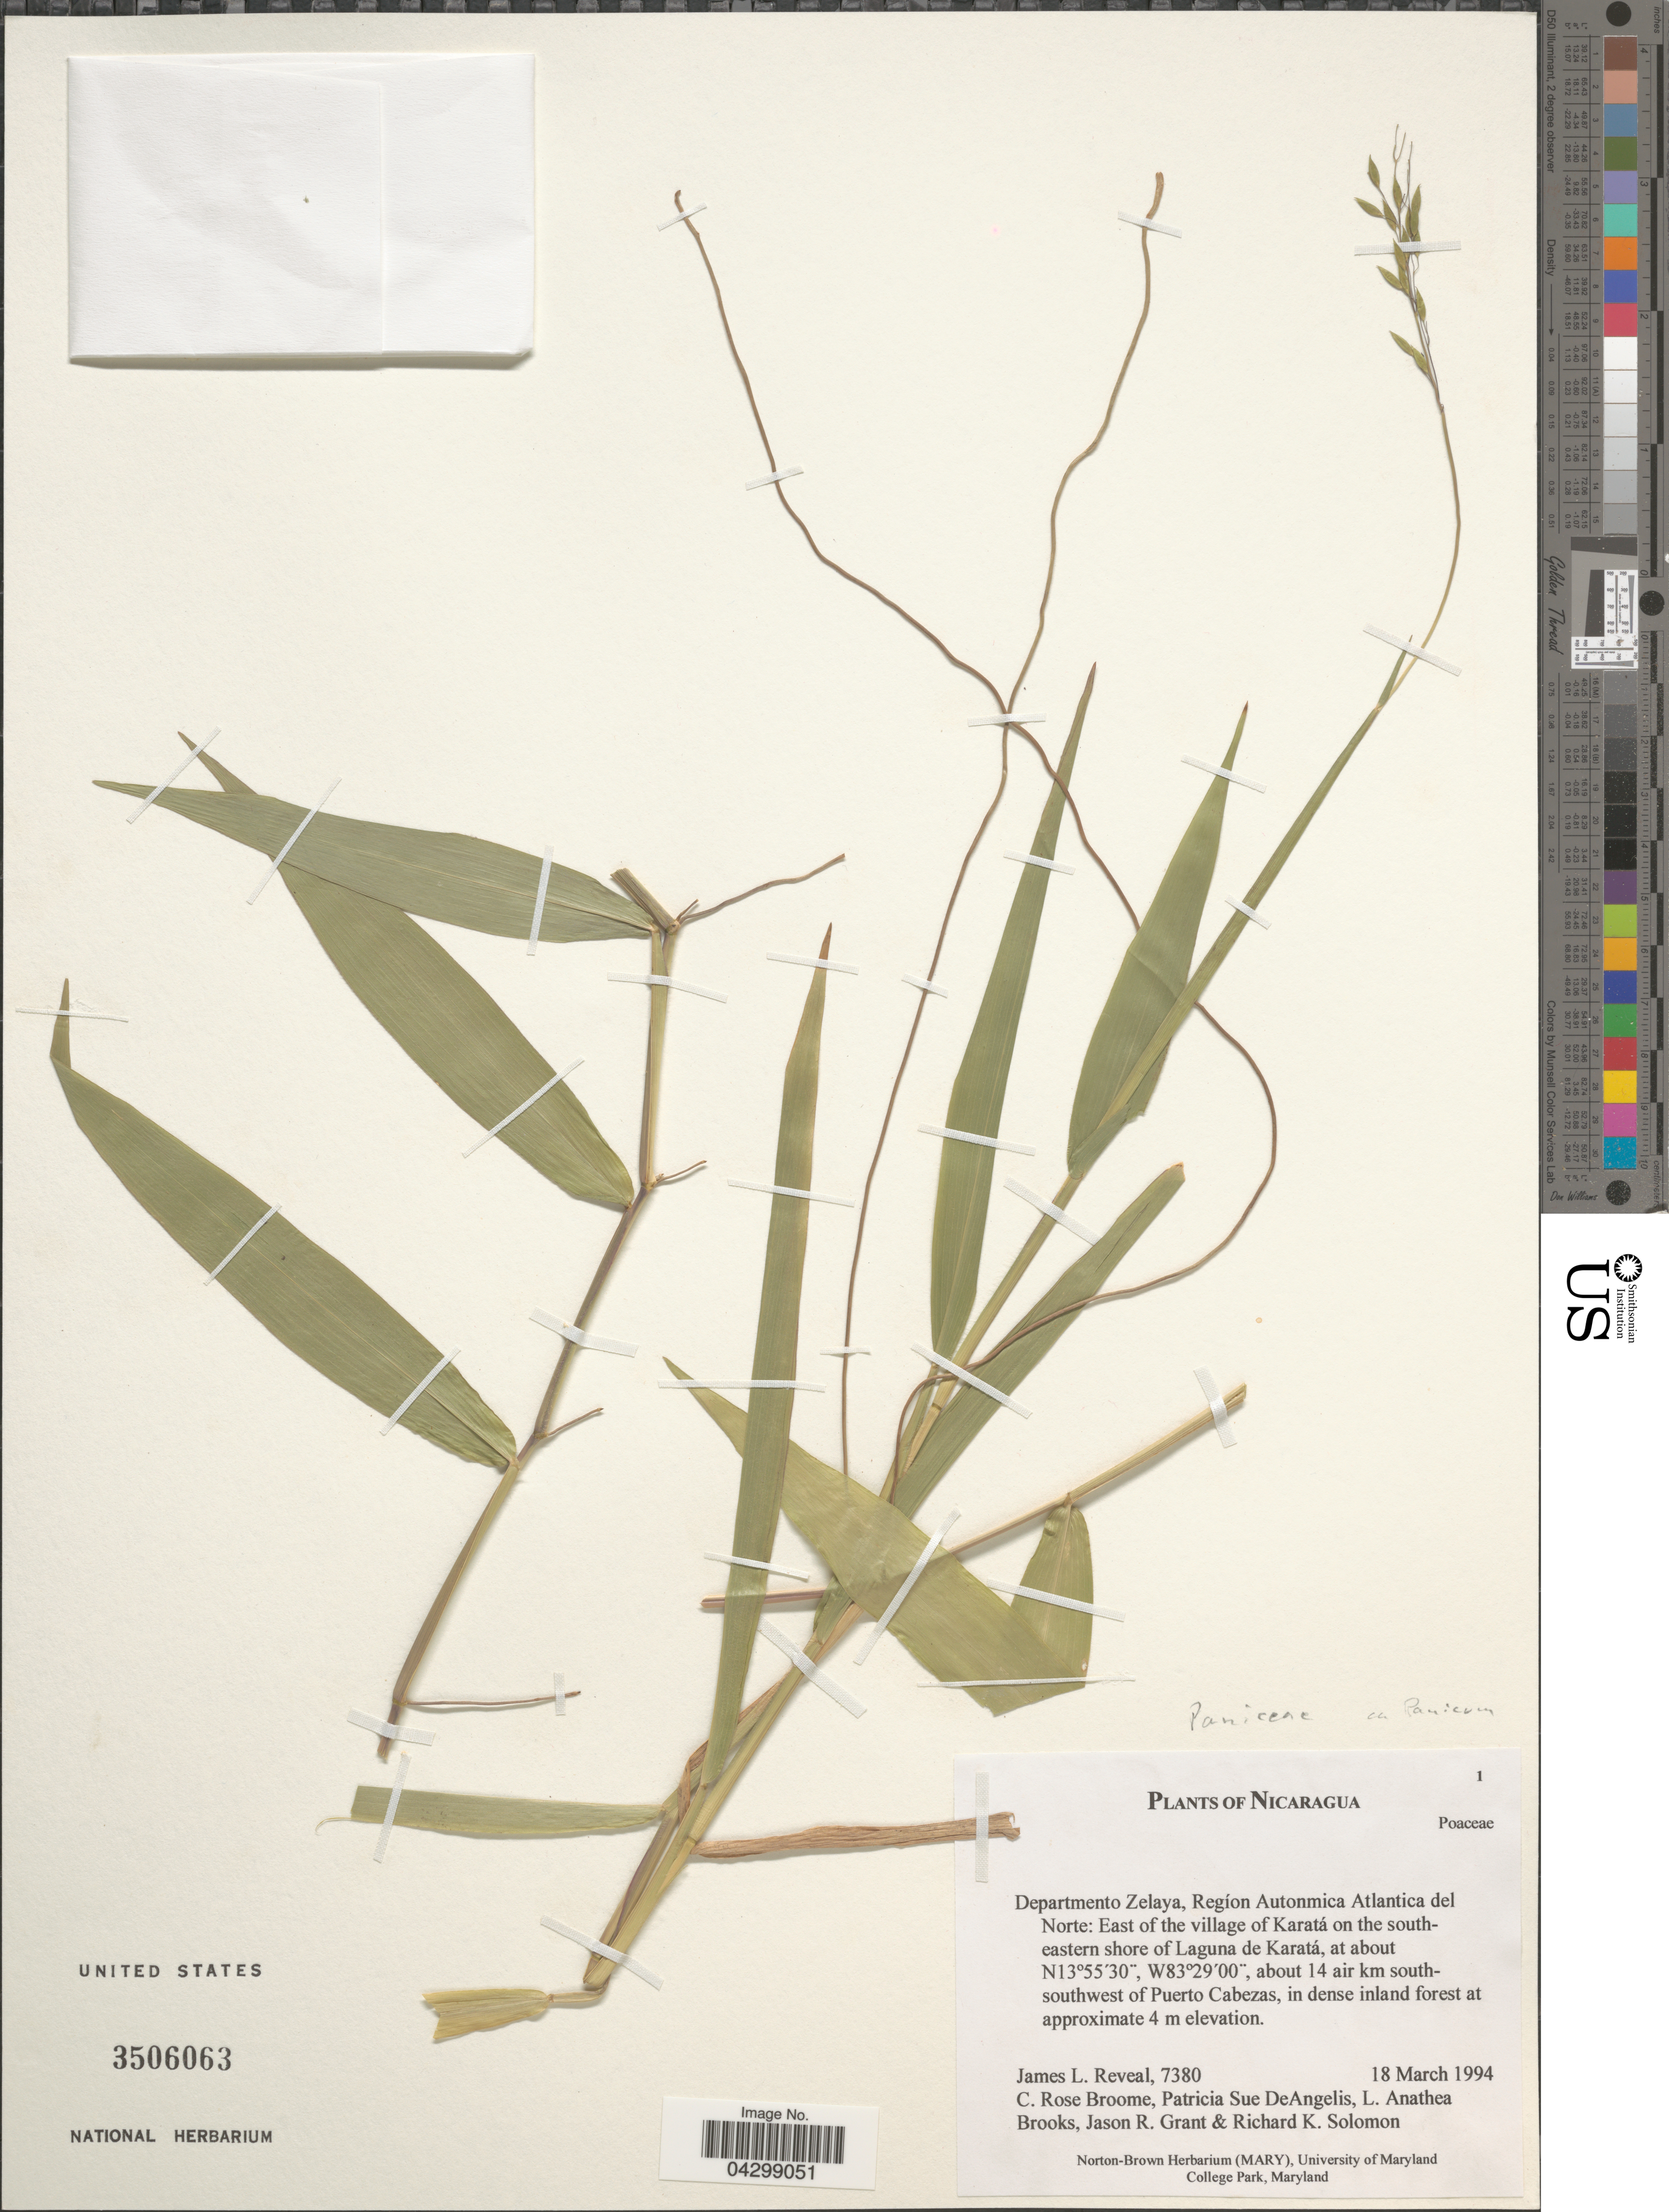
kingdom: Plantae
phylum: Tracheophyta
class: Liliopsida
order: Poales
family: Poaceae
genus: Panicum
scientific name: Panicum sp.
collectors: J. L. Reveal, C. R. Broome, P. DeAngelis, L. Brooks & et al.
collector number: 7380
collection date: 1994-03-18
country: Nicaragua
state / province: Atlántico Norte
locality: Departmento Zelaya, Regíon Autonmica Atlantica del Norte: East of the village of Karatá on the southeastern shore of Laguna de Karatá, about 14 air km south-southwest of Puerto Cabezas.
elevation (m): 4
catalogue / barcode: US 3506063